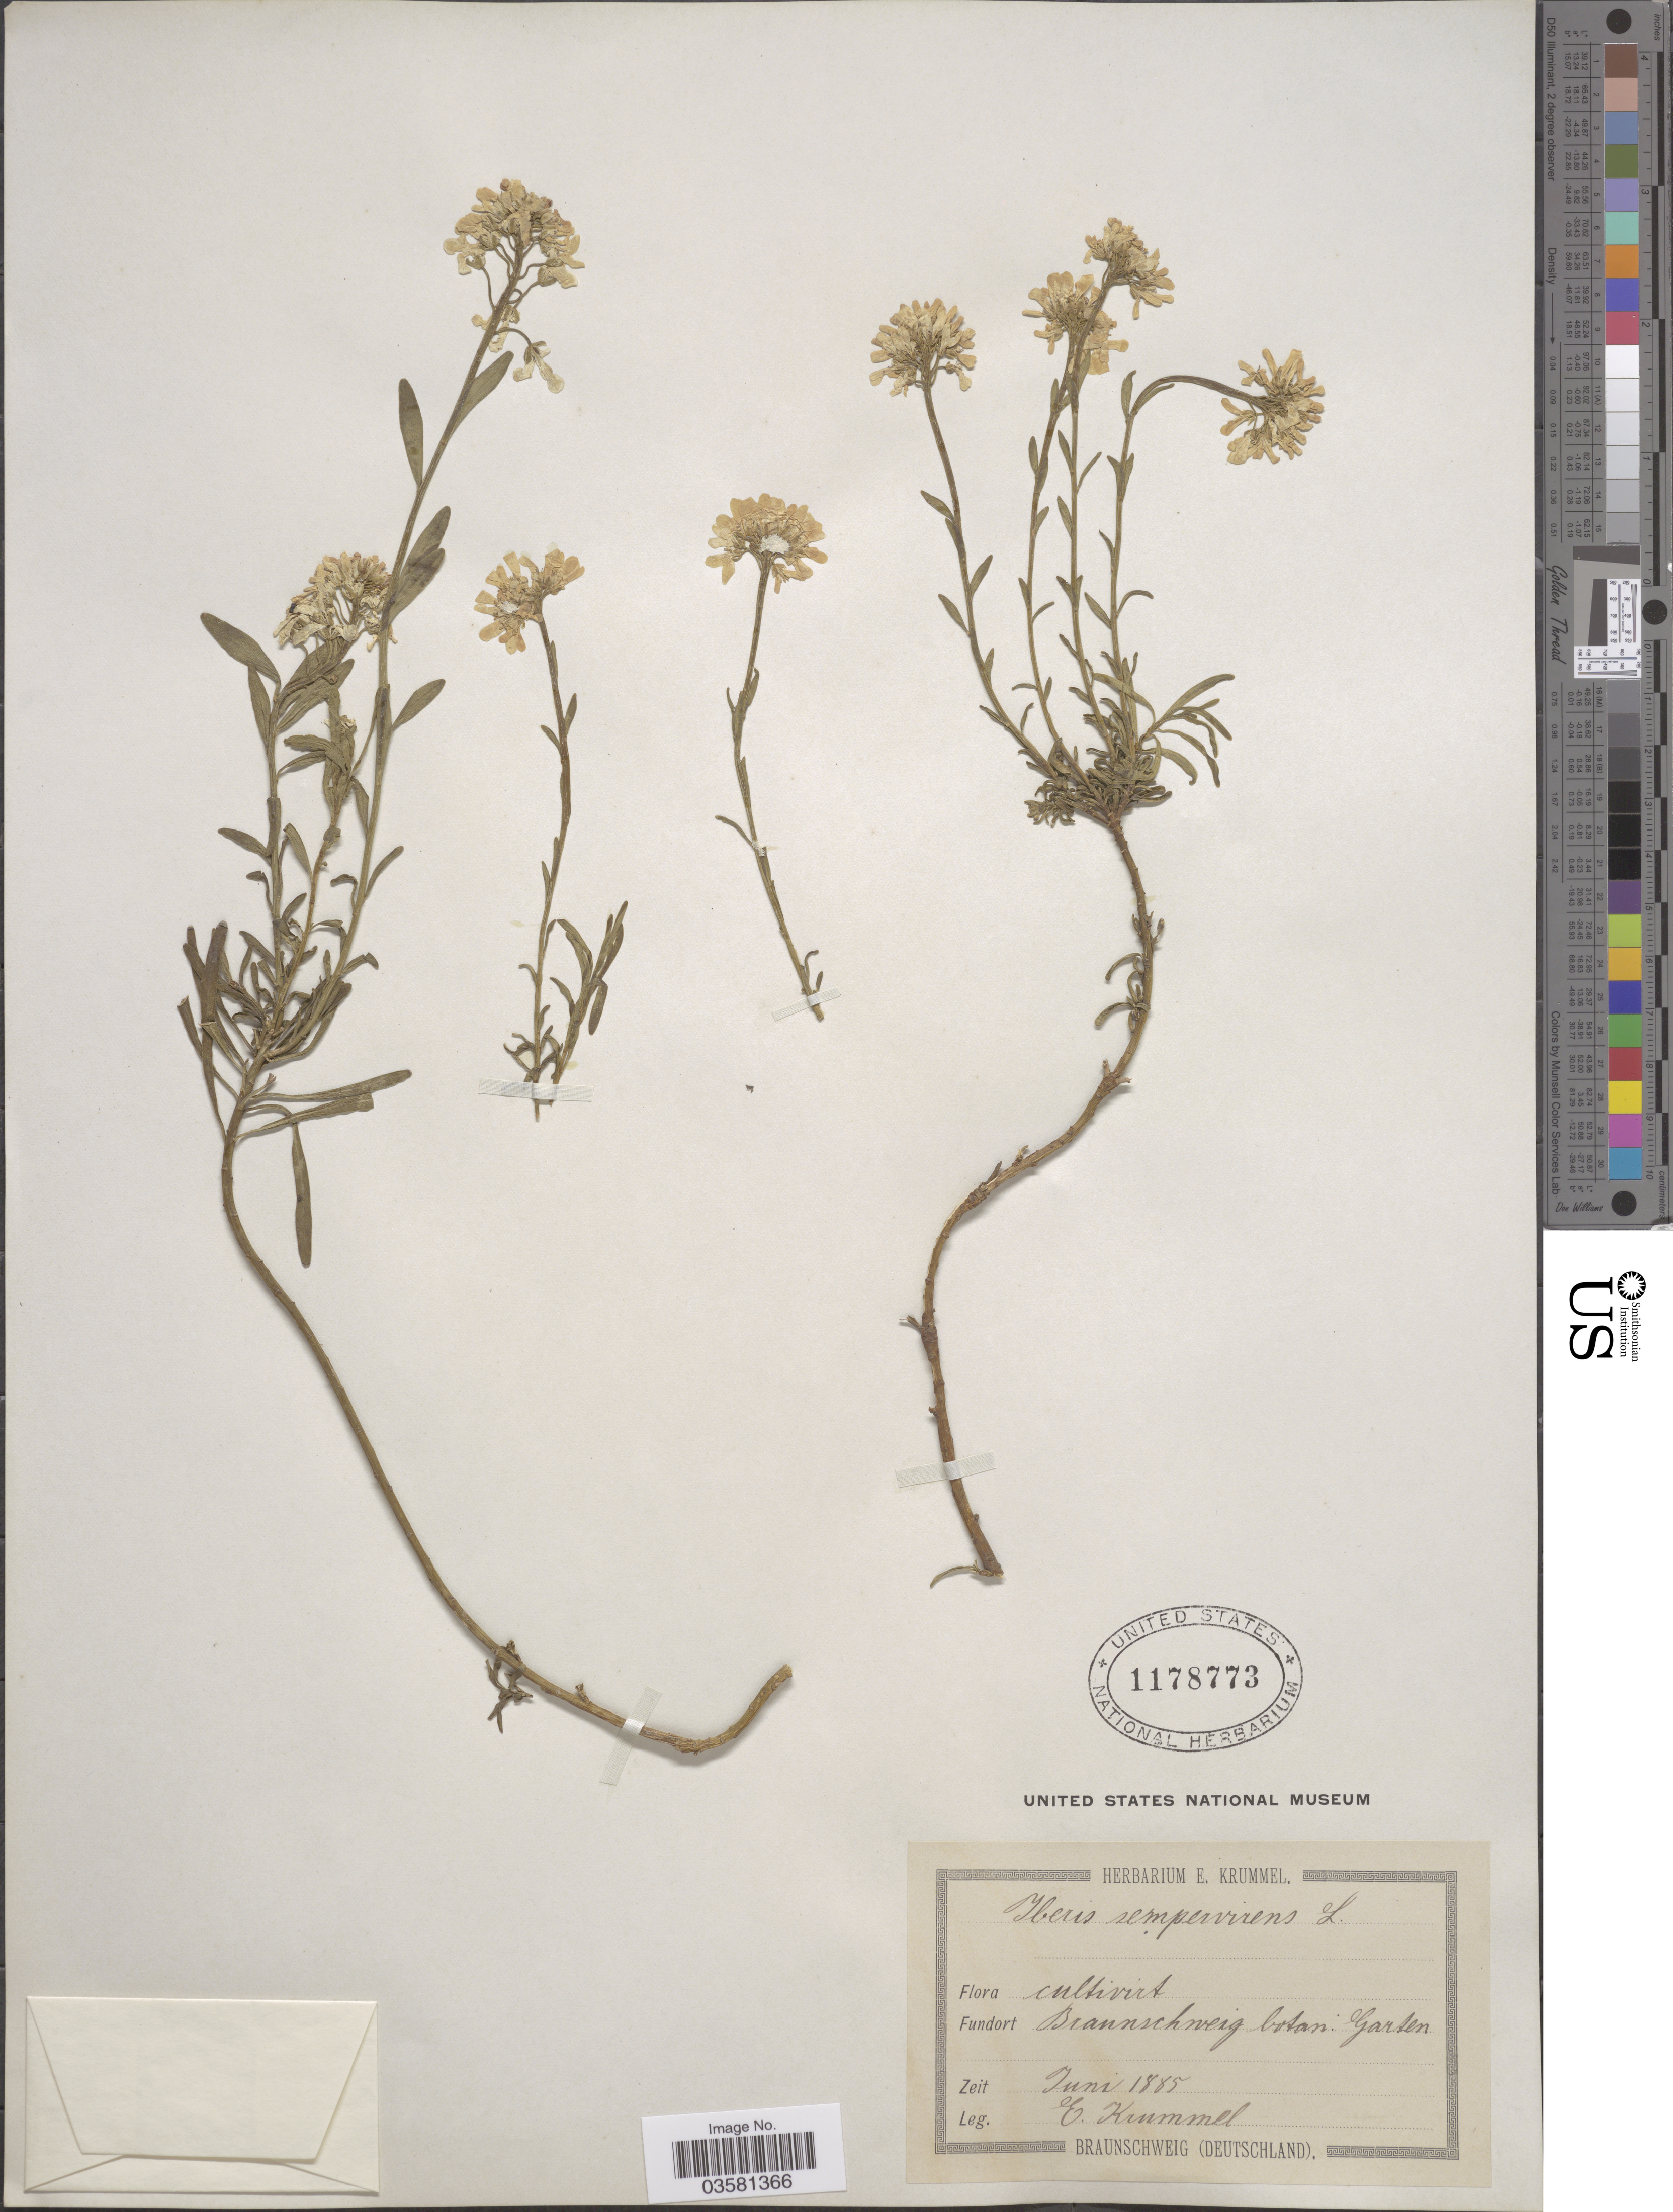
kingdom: Plantae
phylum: Tracheophyta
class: Magnoliopsida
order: Brassicales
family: Brassicaceae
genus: Iberis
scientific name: Iberis sempervirens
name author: L.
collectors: E. Krummel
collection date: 1885-06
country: Germany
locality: Braunschweig botan: Garten.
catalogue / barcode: US 1178773